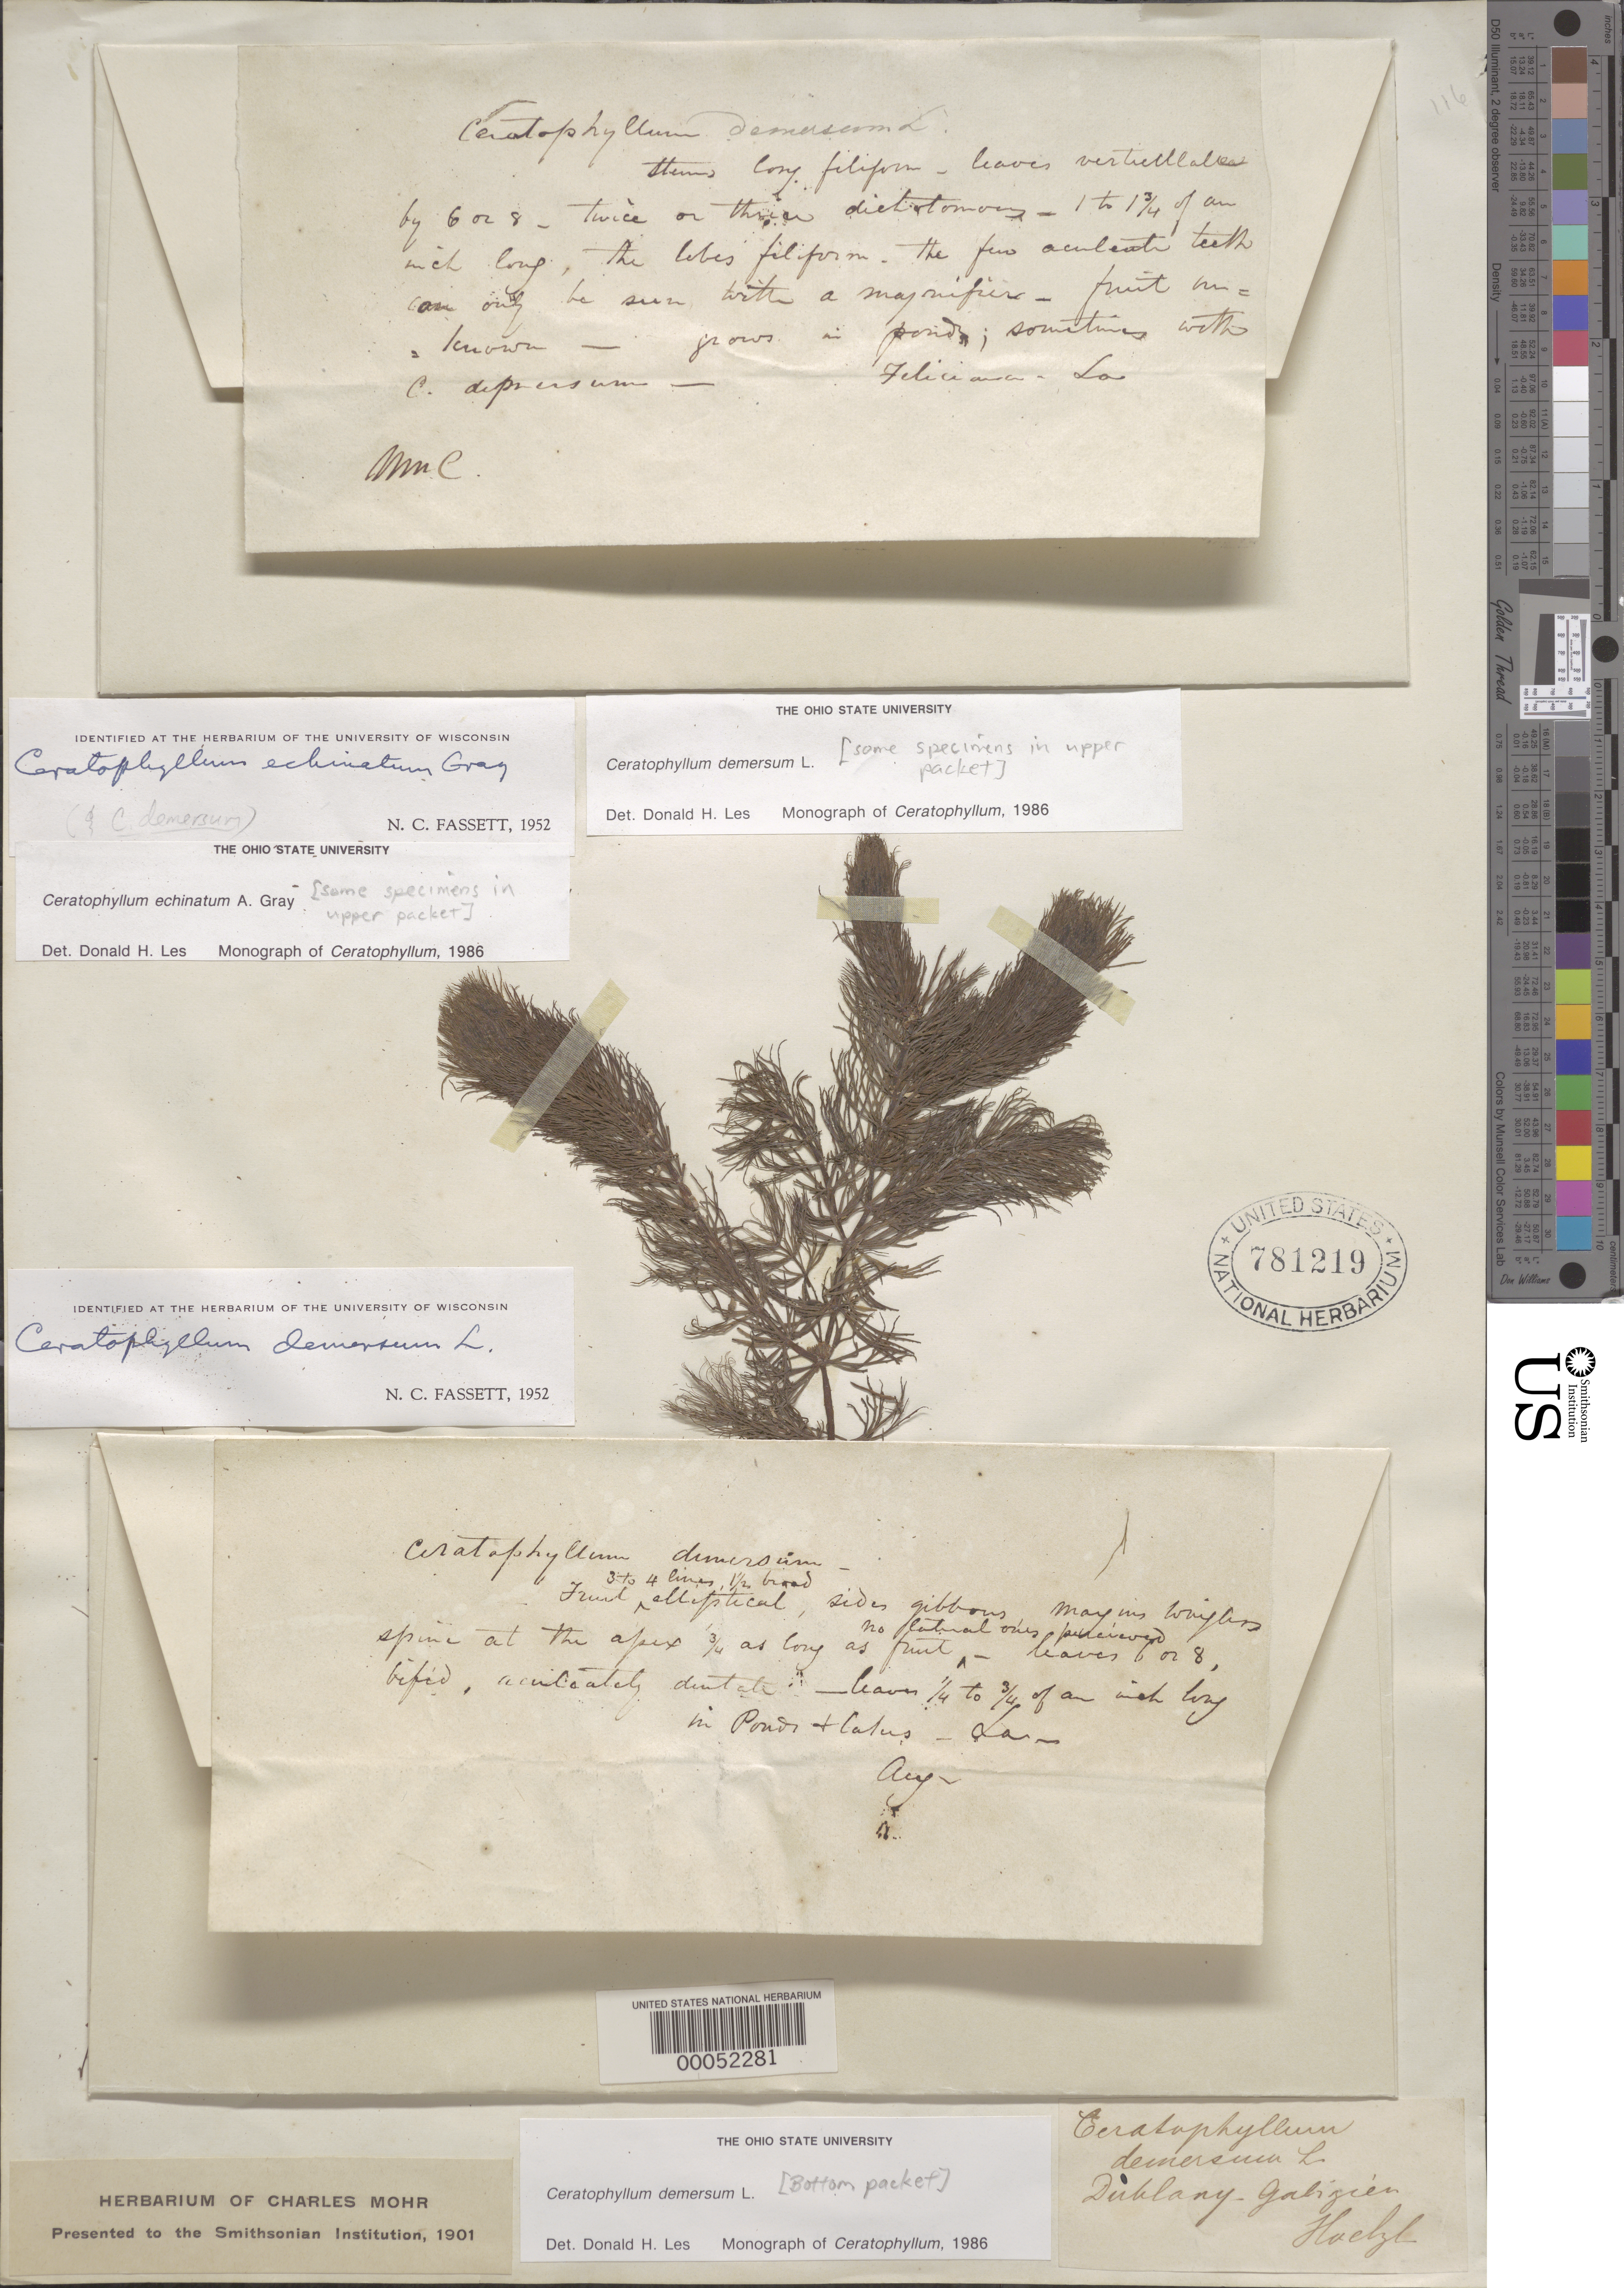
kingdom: Plantae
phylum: Tracheophyta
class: Magnoliopsida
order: Ceratophyllales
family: Ceratophyllaceae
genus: Ceratophyllum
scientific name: Ceratophyllum demersum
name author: L.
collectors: -. Hackyl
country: United States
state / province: Louisiana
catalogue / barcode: US 781219